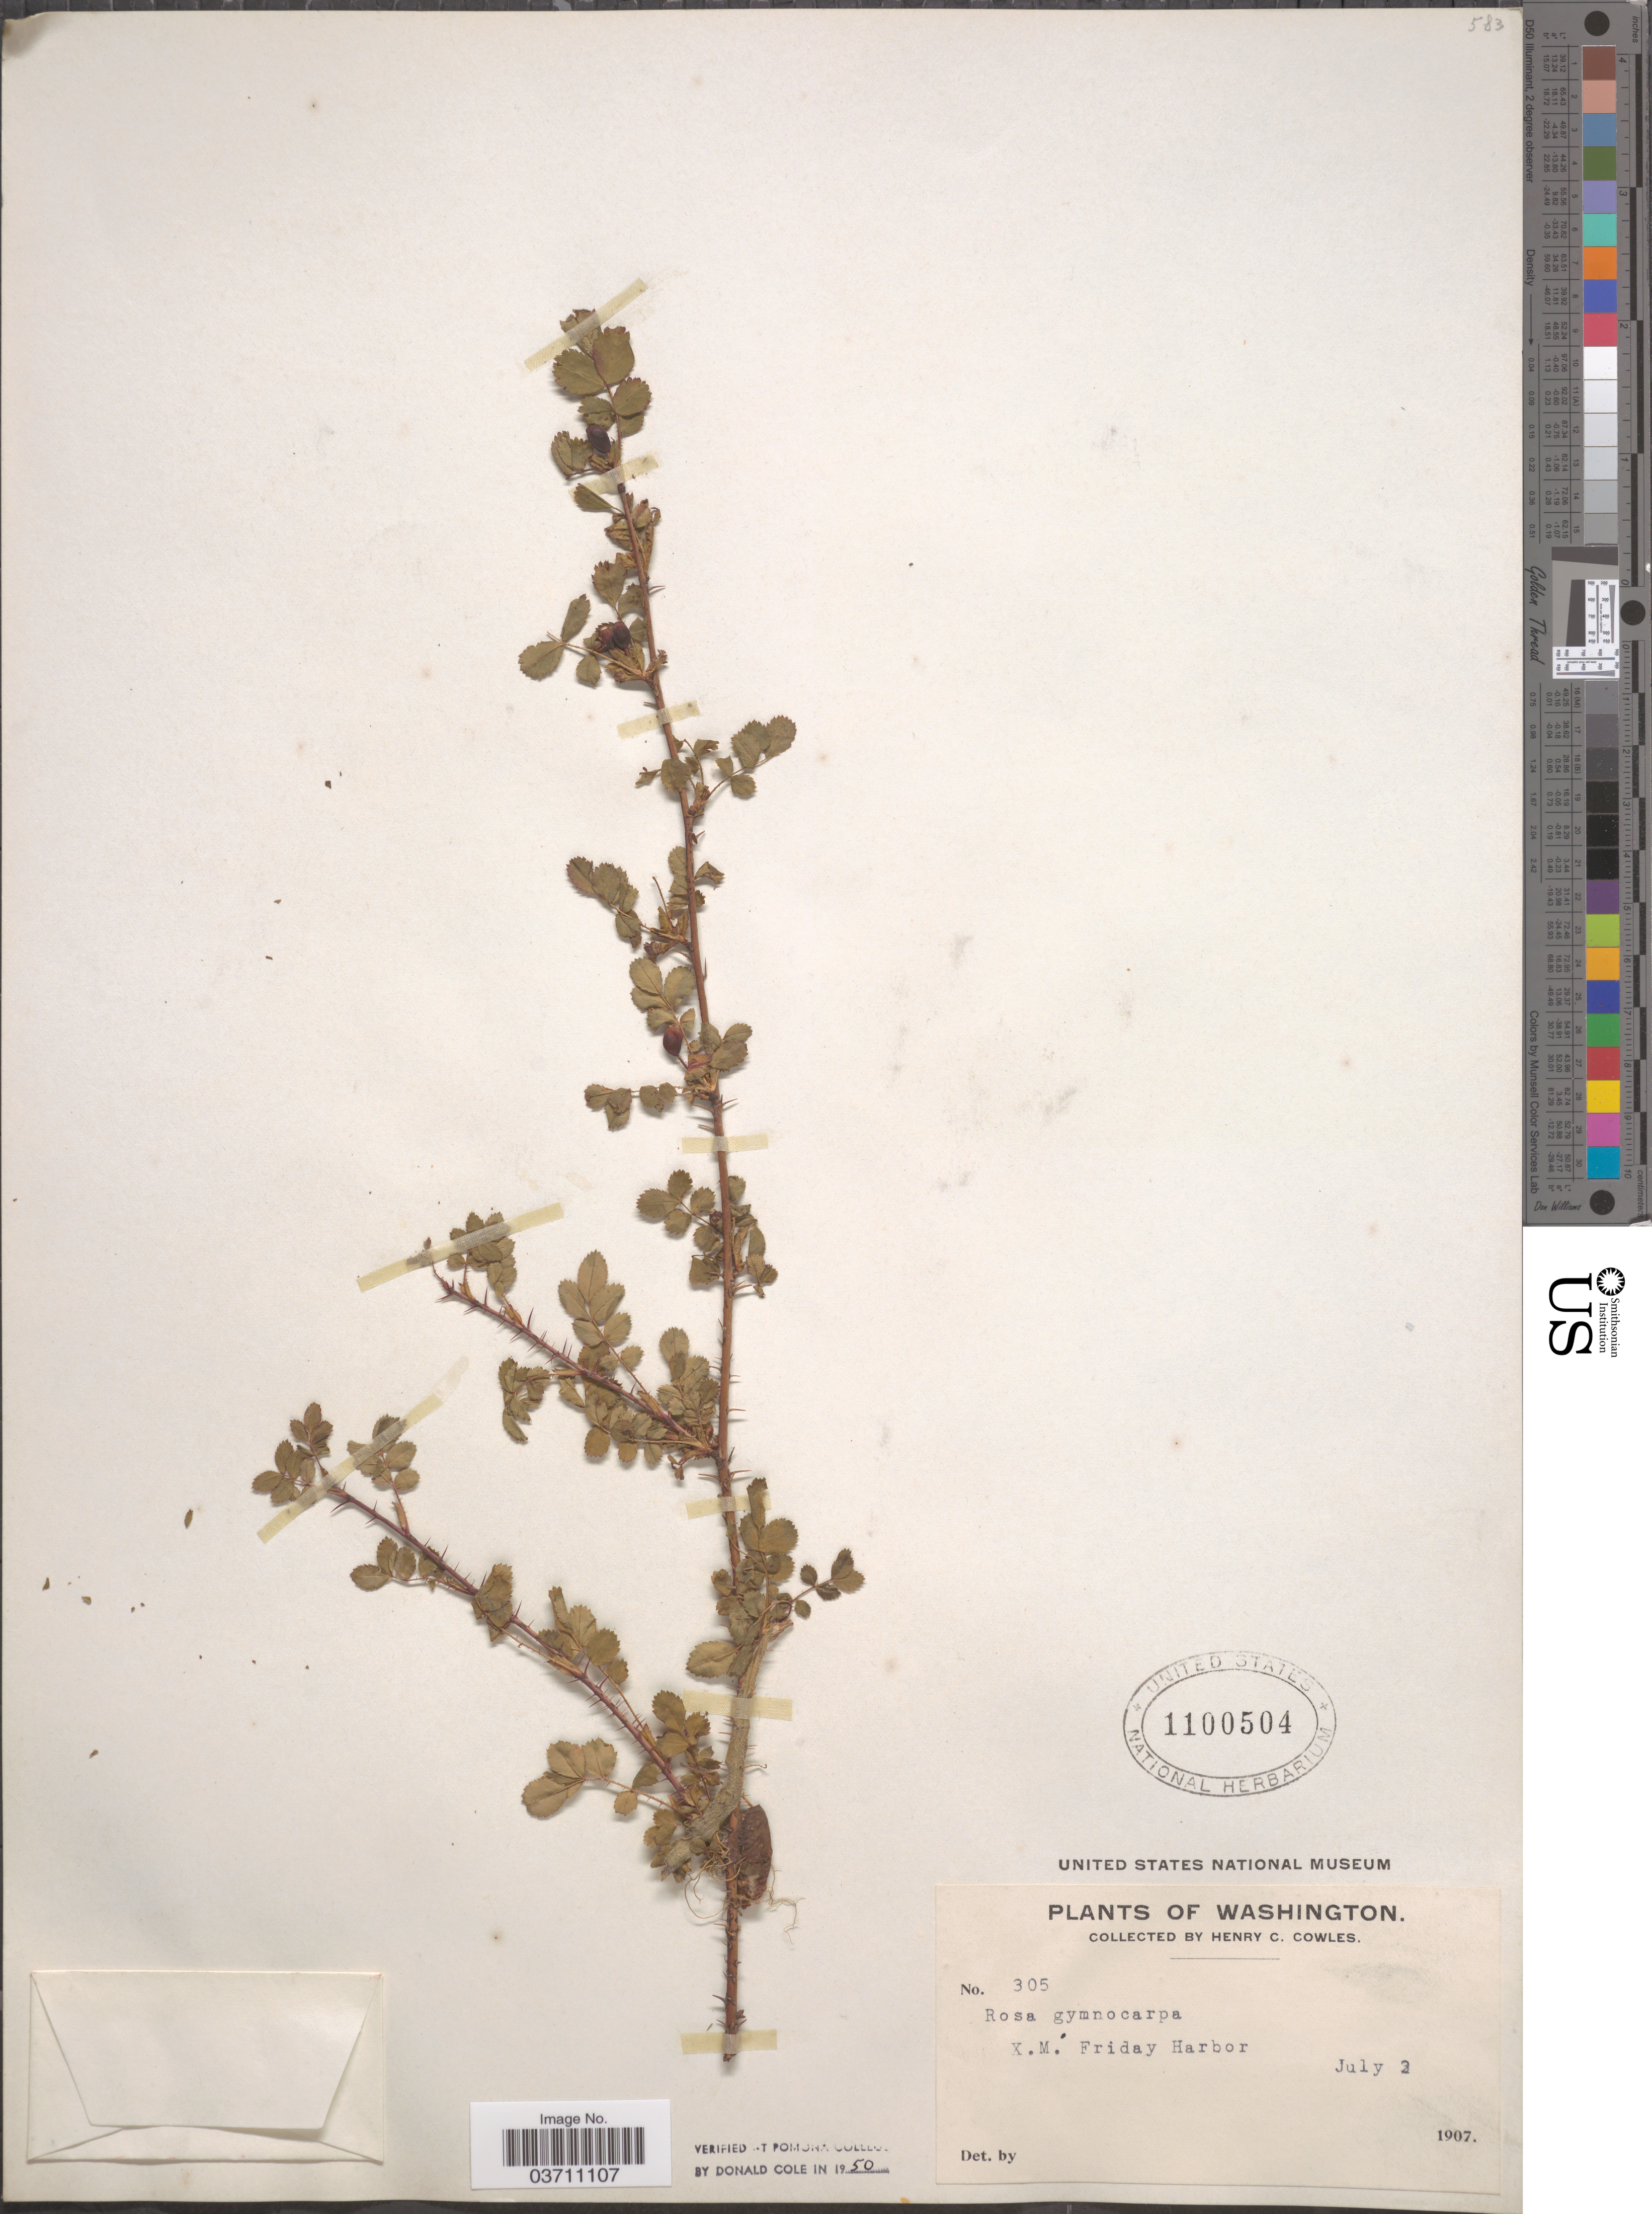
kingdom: Plantae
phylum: Tracheophyta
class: Magnoliopsida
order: Rosales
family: Rosaceae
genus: Rosa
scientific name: Rosa gymnocarpa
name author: Nutt.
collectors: H. Cowles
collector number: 305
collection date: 1907-07-02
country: United States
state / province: Washington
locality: X. M. Friday Harbor.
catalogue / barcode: US 1100504